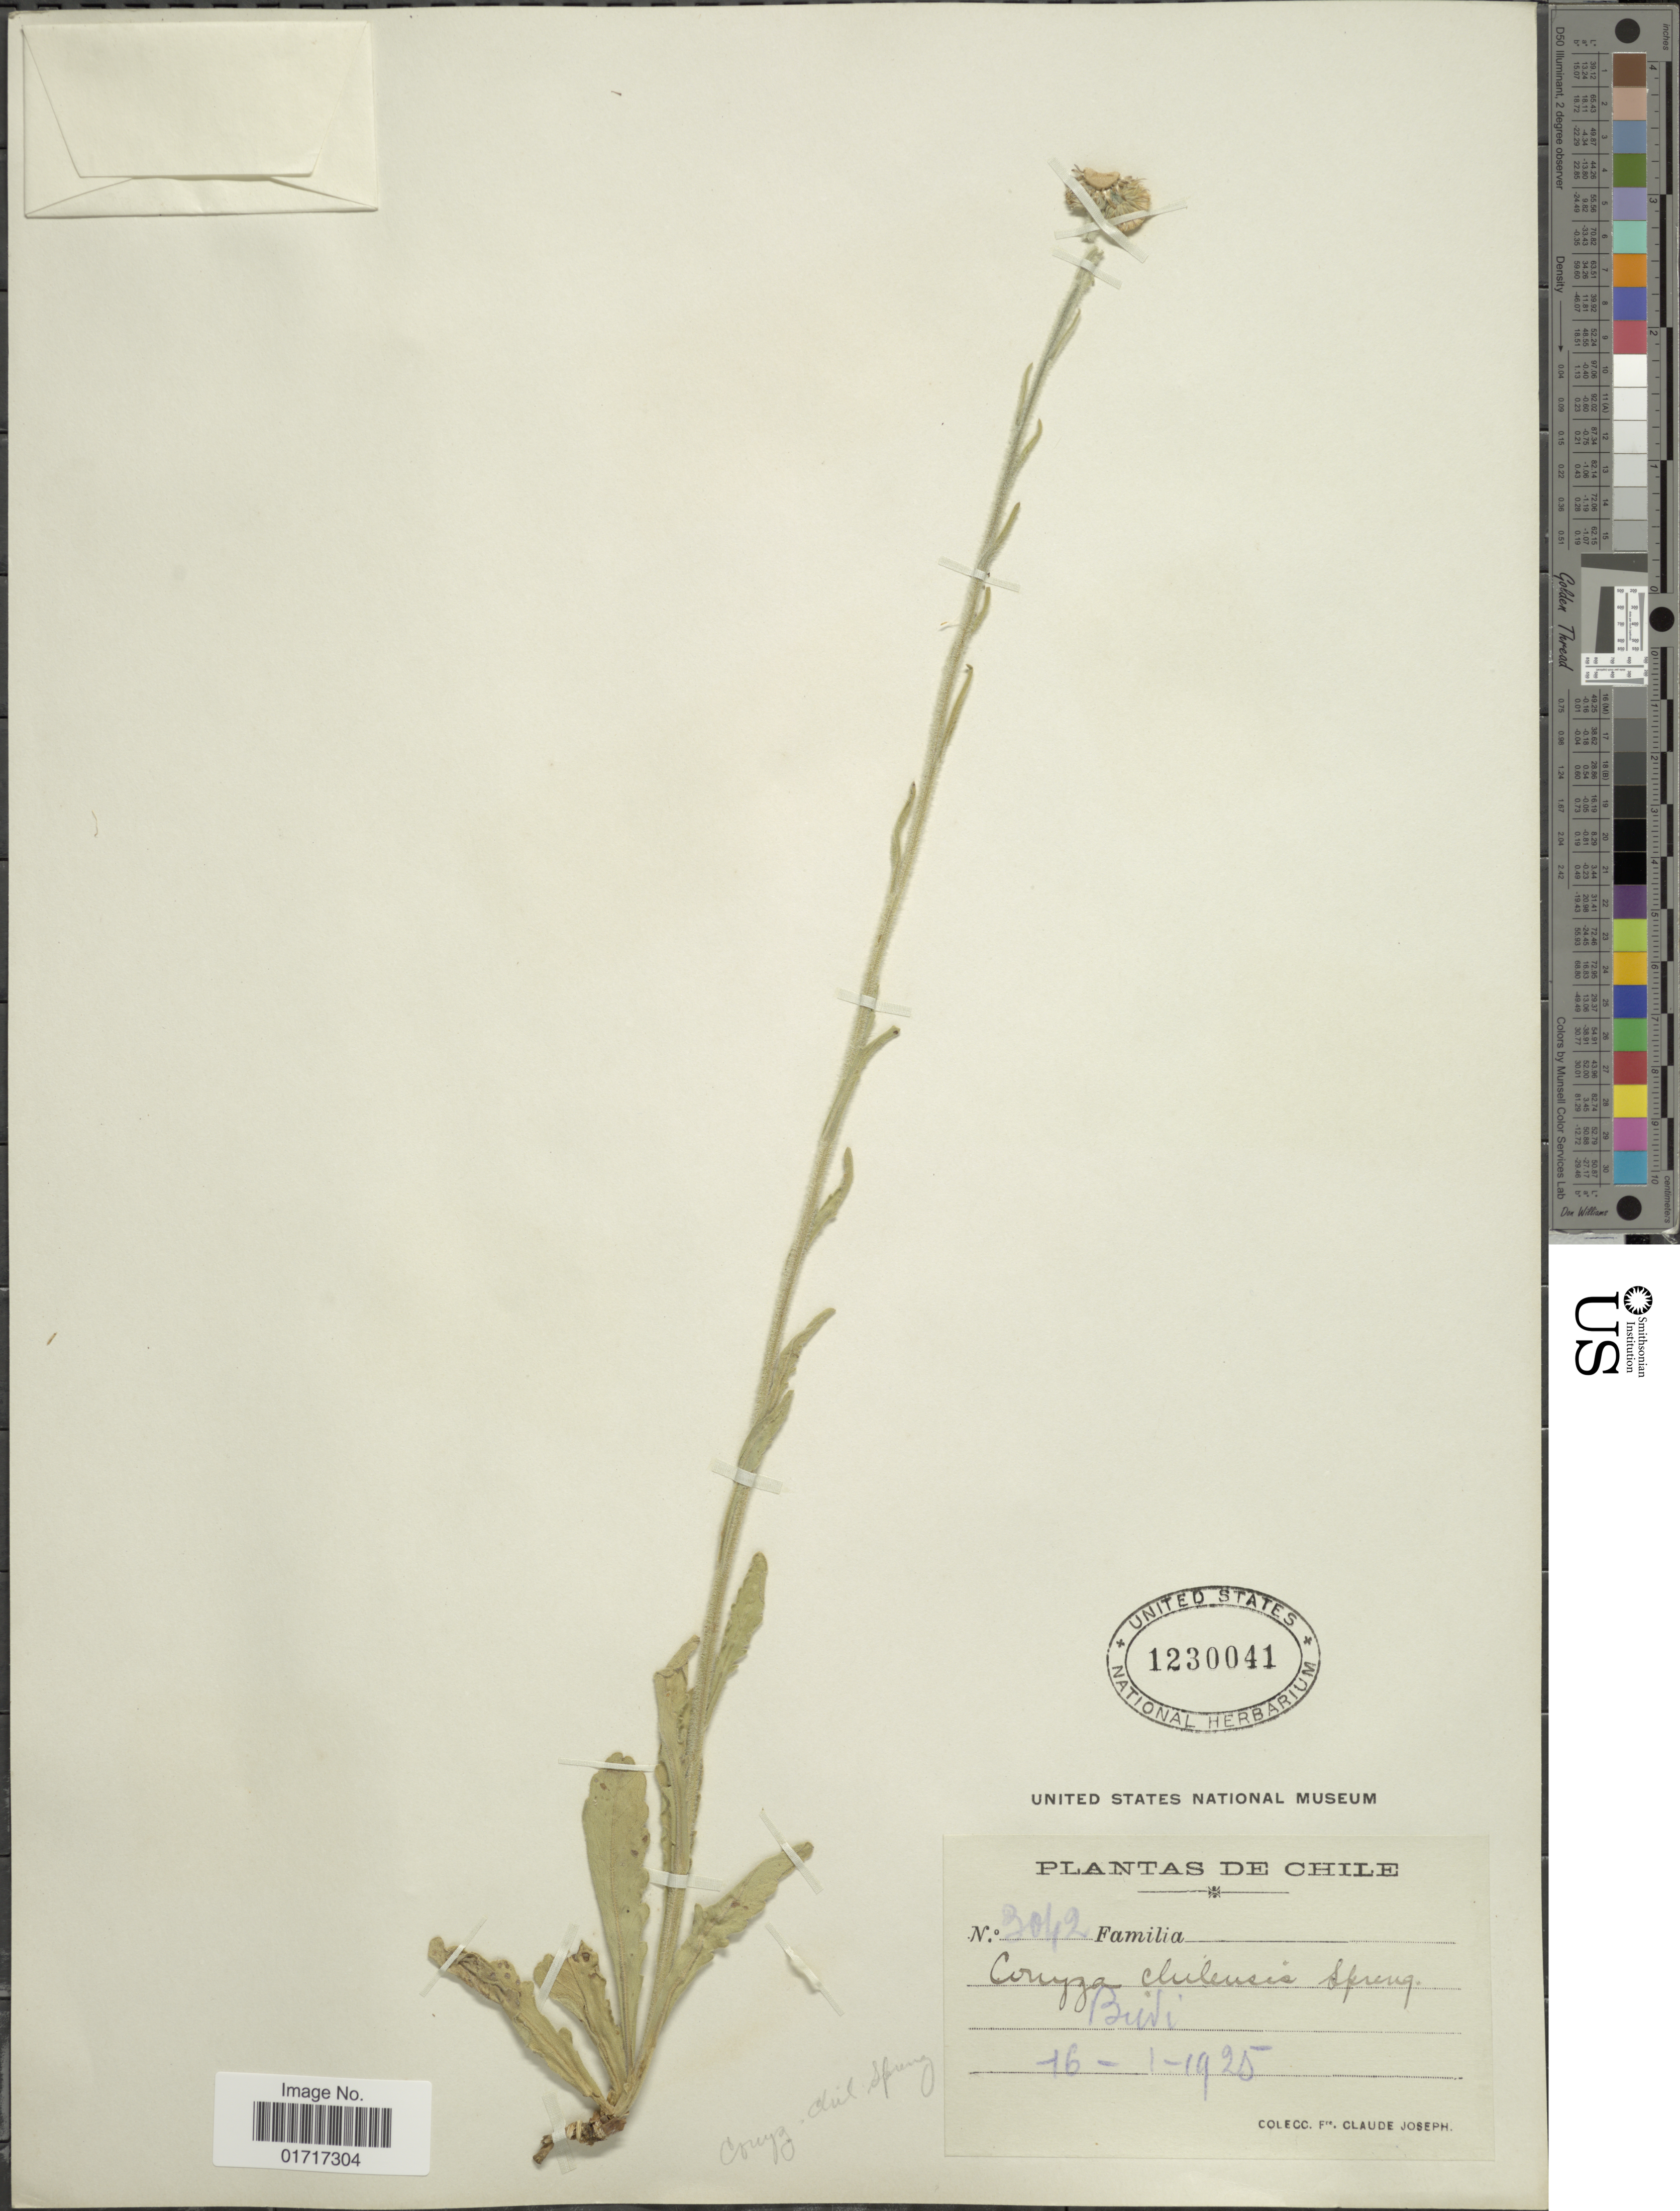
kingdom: Plantae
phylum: Tracheophyta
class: Magnoliopsida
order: Asterales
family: Asteraceae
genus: Conyza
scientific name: Conyza primulaefolia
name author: (Lam.) Cuatrec. & Lourteig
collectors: Bro. Claude-Joseph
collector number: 3042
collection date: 1925-01-16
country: Chile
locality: Budi.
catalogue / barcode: US 1230041